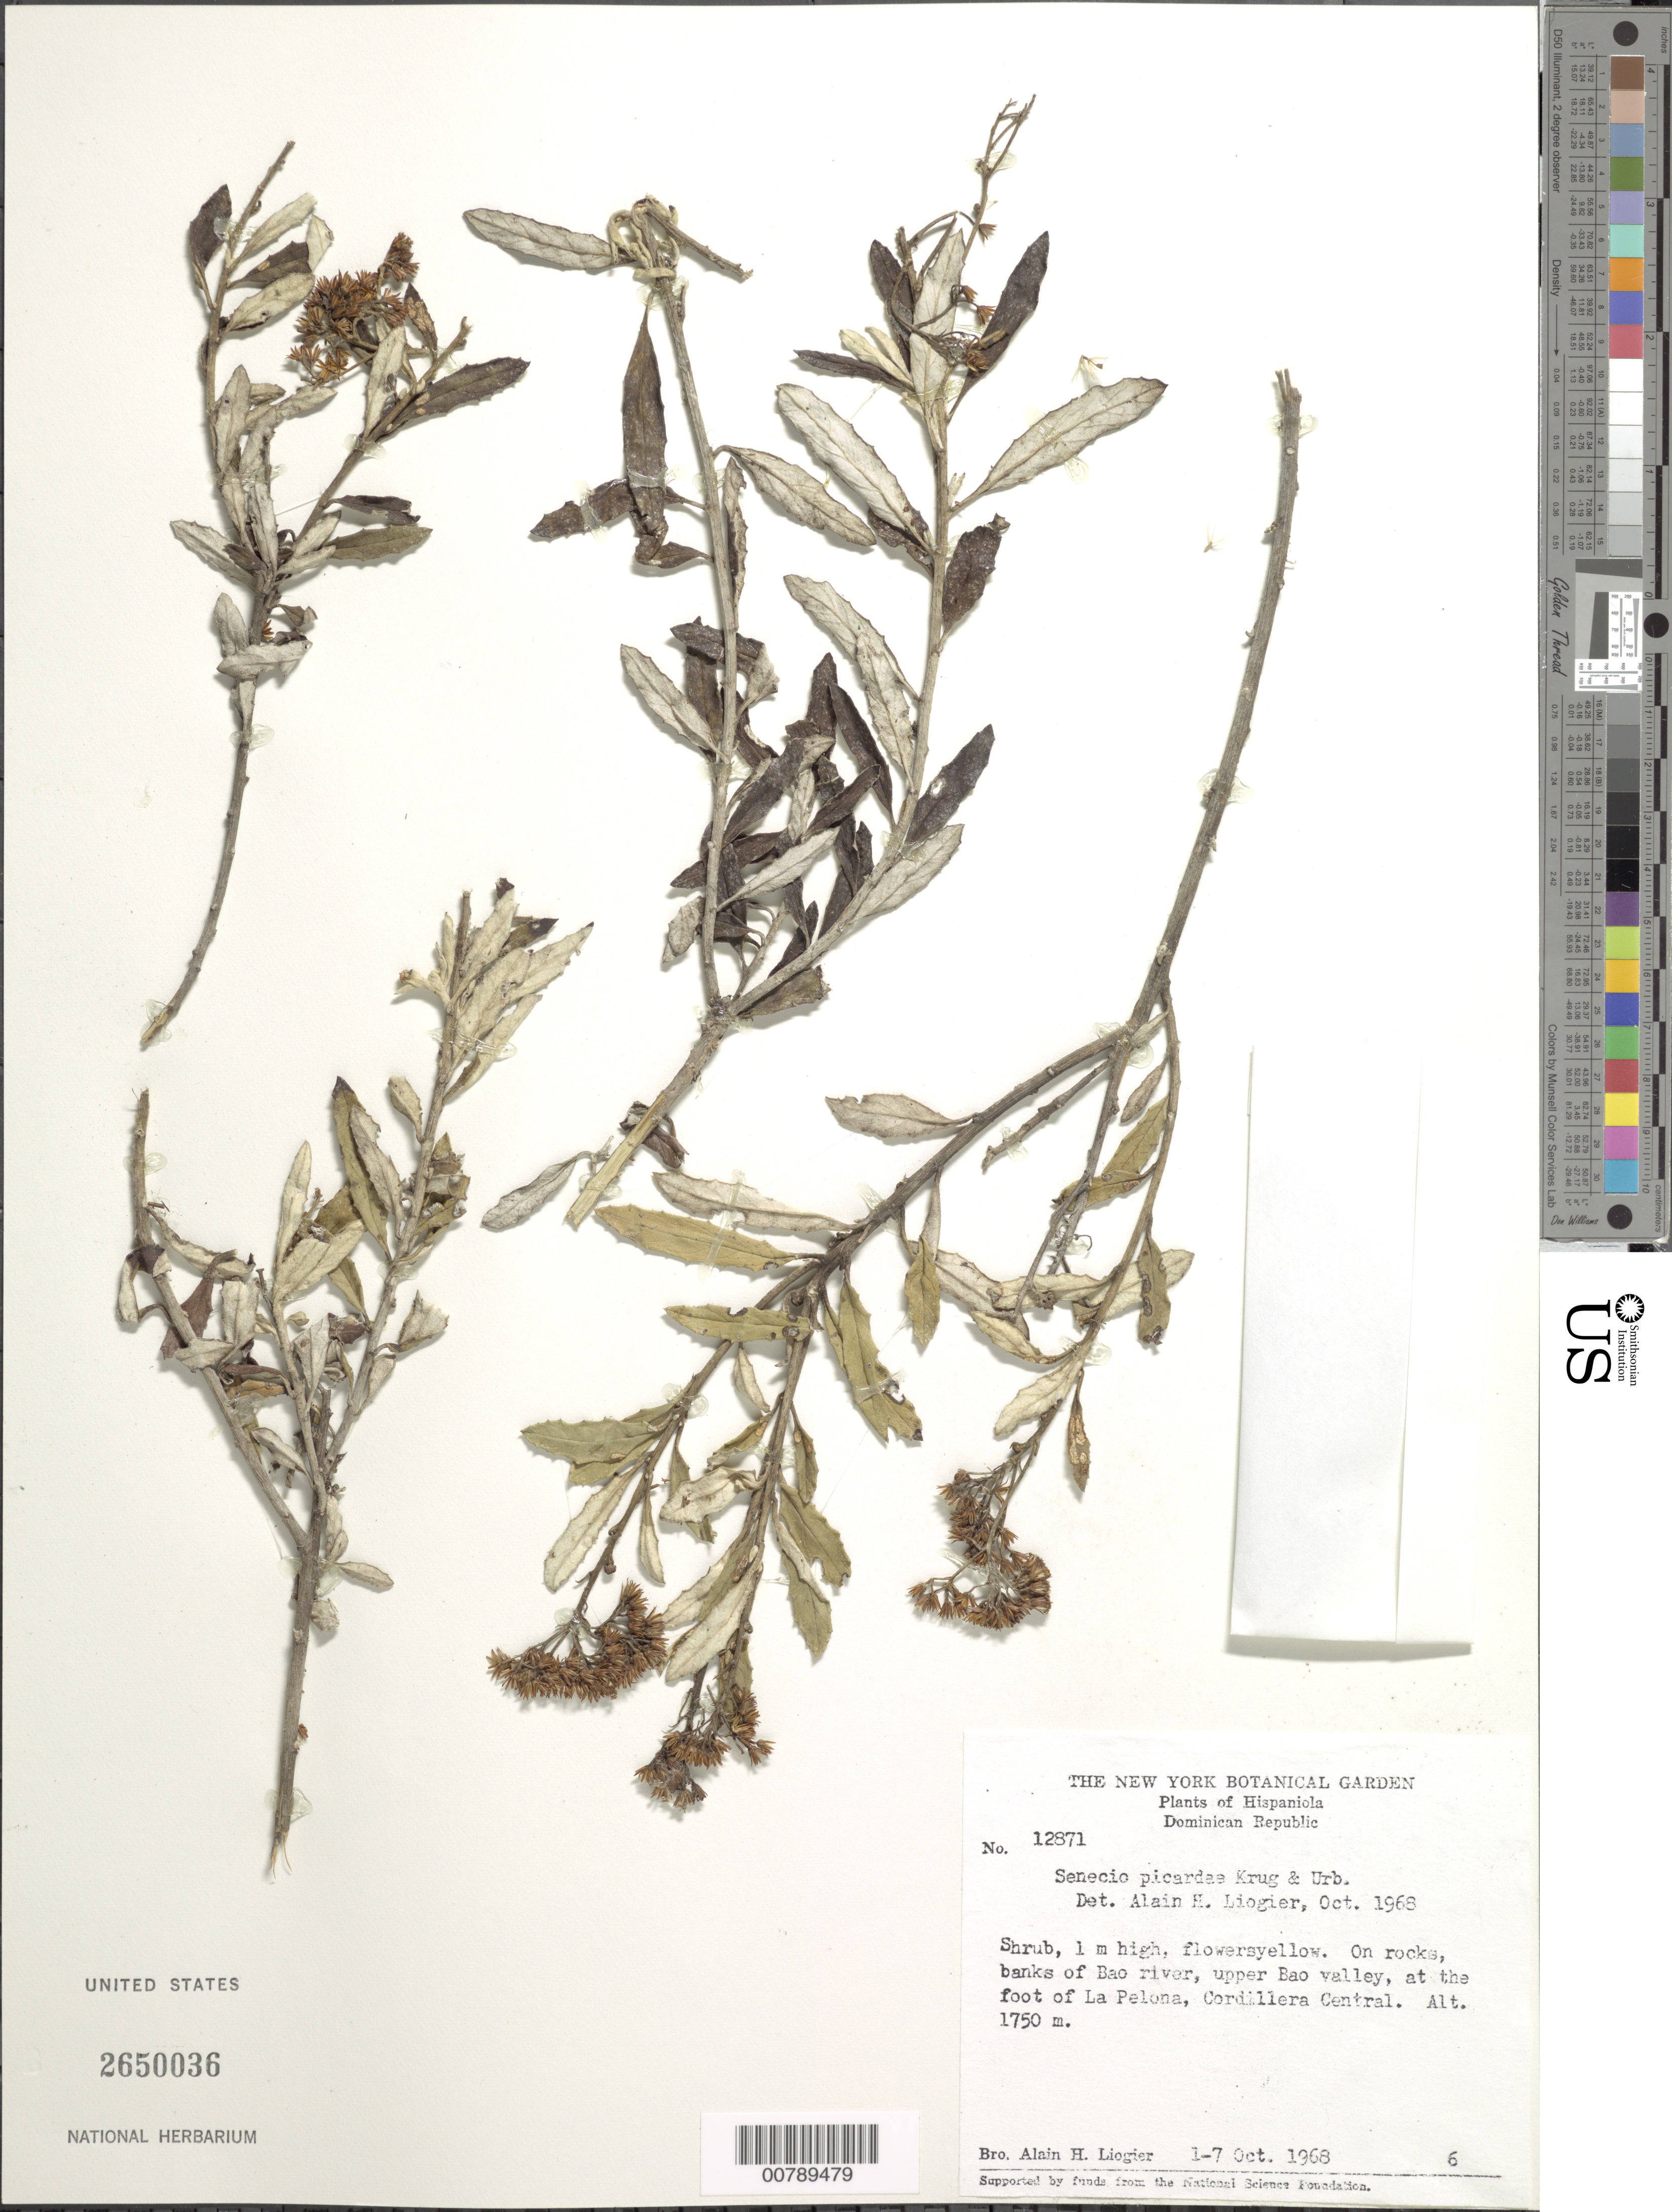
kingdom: Plantae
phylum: Tracheophyta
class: Magnoliopsida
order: Asterales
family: Asteraceae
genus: Senecio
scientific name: Senecio picardae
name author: Krug & Urb.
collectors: A. H. Liogier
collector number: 12871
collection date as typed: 01 Oct 1968 to 07 Oct 1968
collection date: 1968-10-01/1968-10-07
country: Dominican Republic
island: Hispaniola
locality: On rocks, banks of Bao River, upper Bao Valley, at the foot of La Pelona, Cordillera Central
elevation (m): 1750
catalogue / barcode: US 2650036